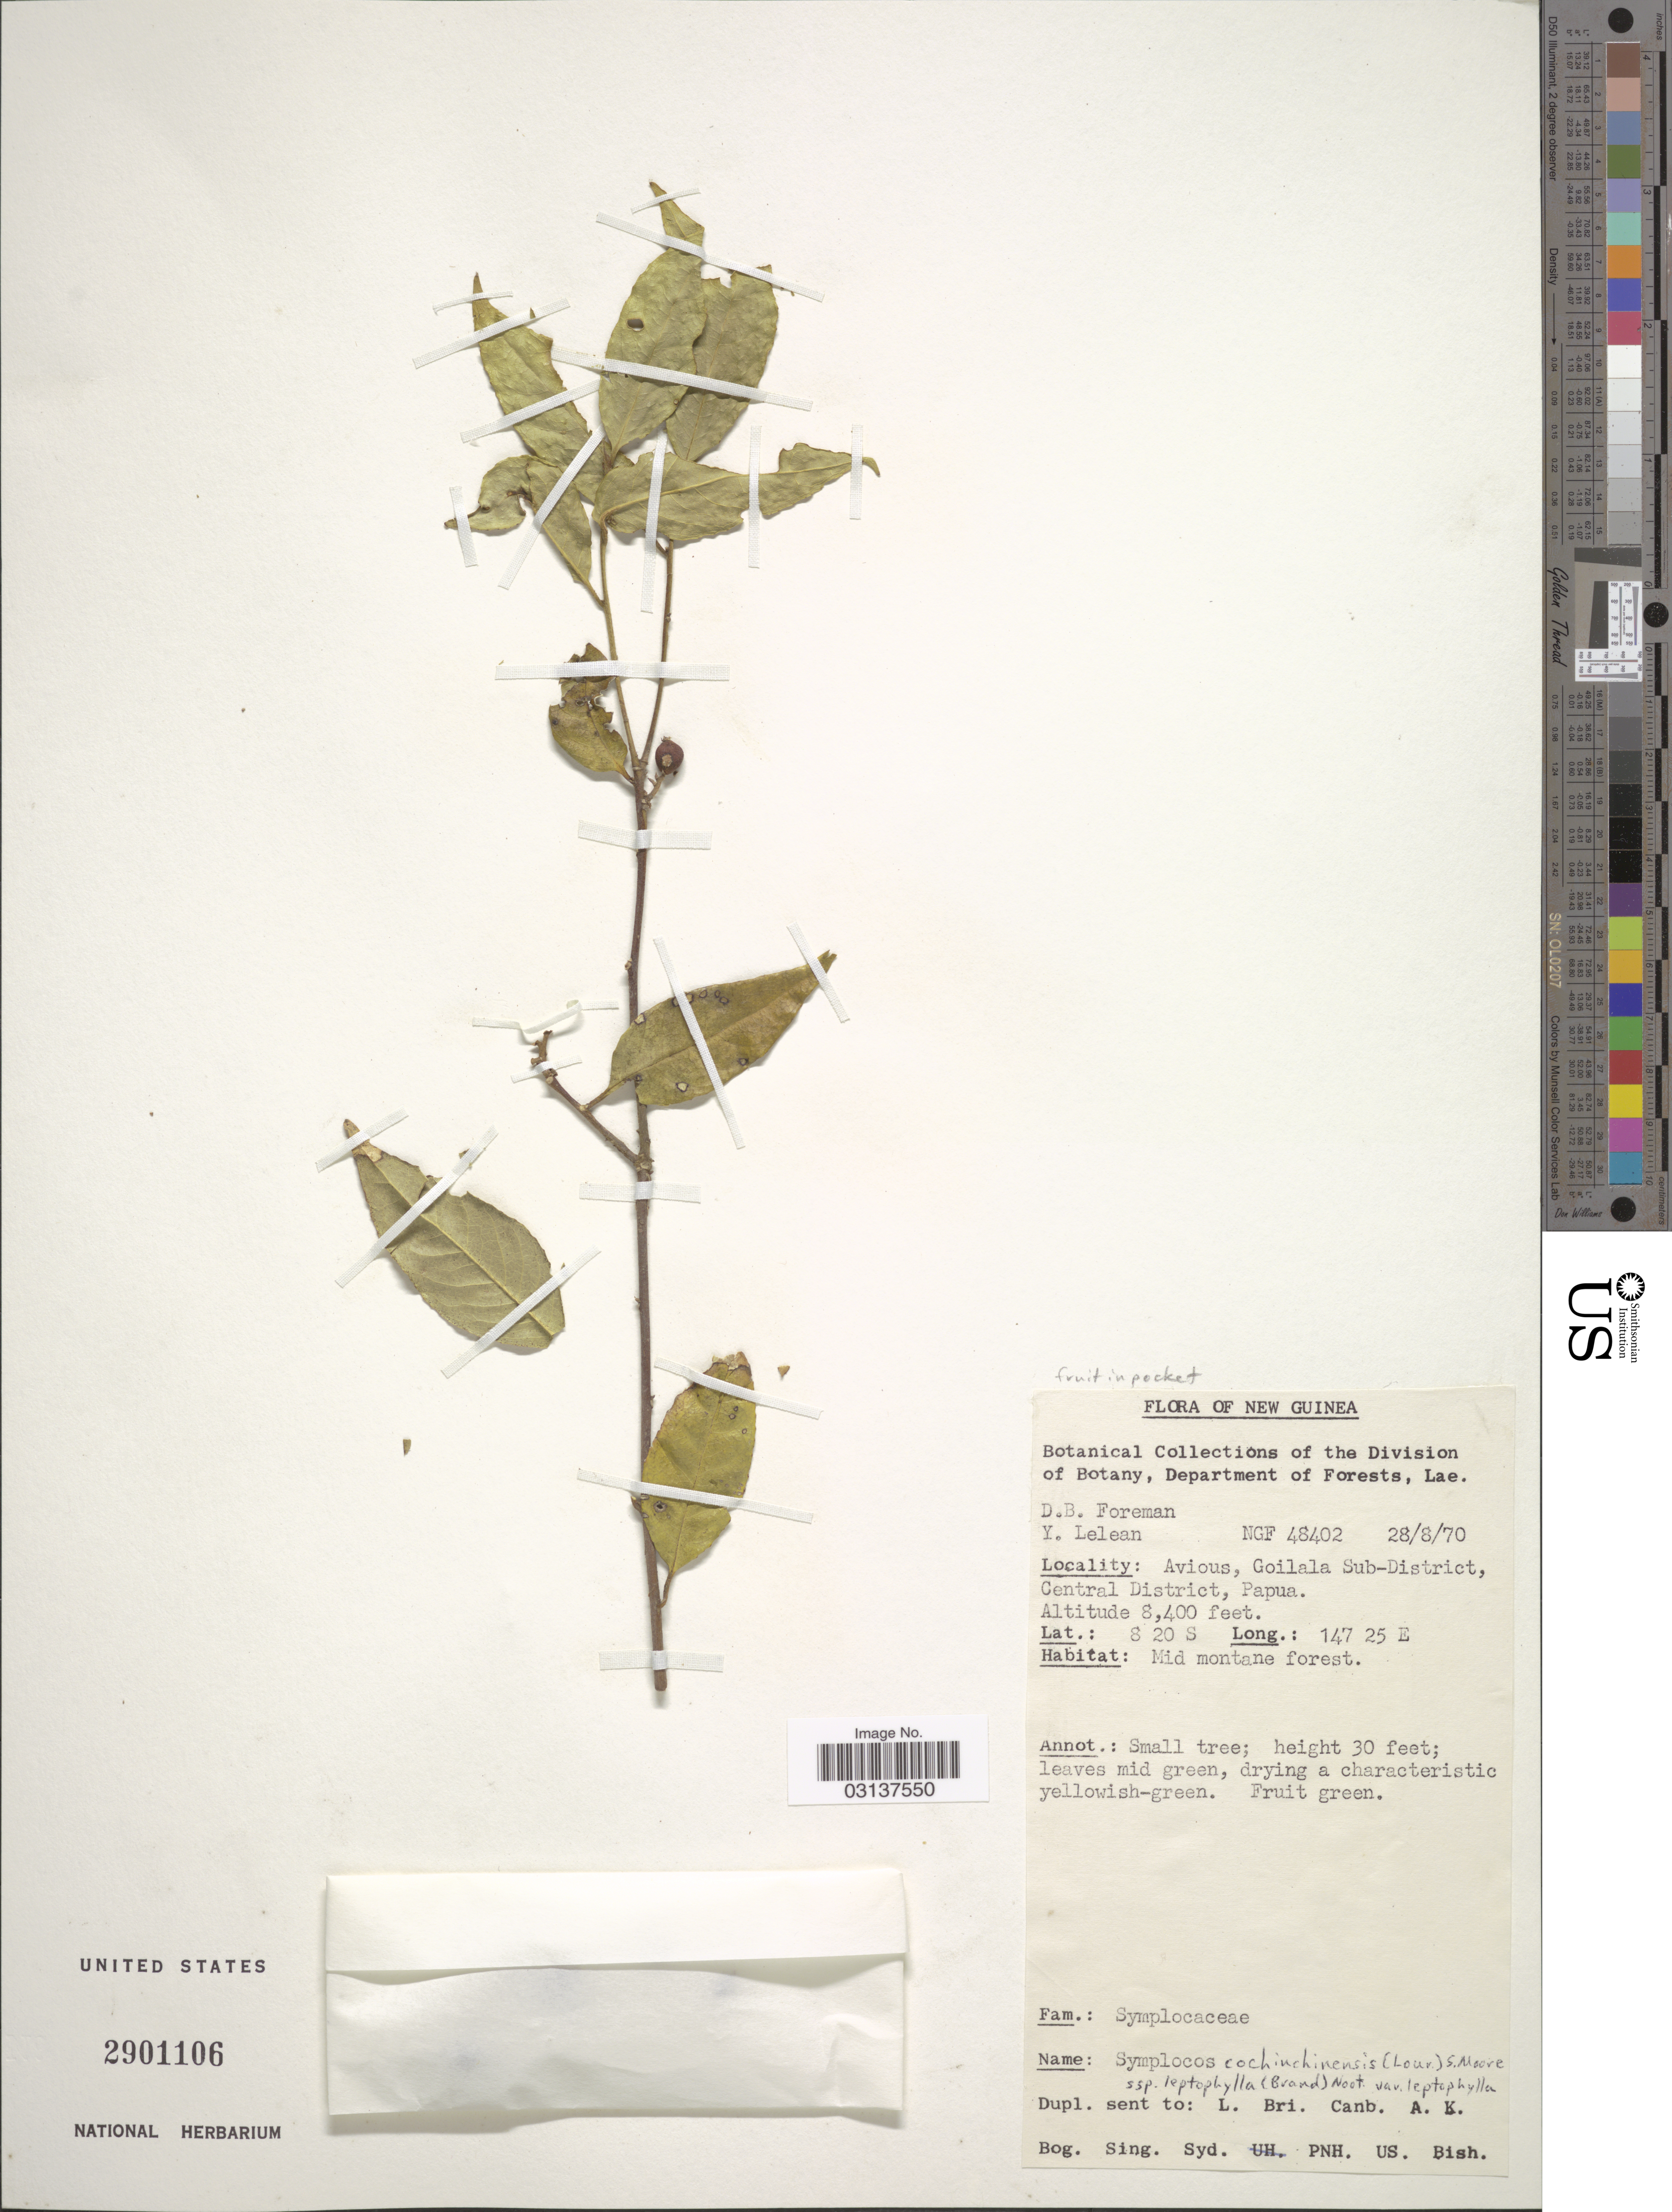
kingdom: Plantae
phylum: Tracheophyta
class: Magnoliopsida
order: Ericales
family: Symplocaceae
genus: Symplocos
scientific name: Symplocos cochinchinensis var. leptophylla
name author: (Brand) Noot.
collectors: D. Foreman & Y. Lelean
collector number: NGF 48402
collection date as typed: Transcribed d/m/y: 28/8/70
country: Papua New Guinea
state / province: Central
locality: New Guinea, Avious, Goilala Sub-District, Central District, Papua.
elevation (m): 2560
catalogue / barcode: US 2901106